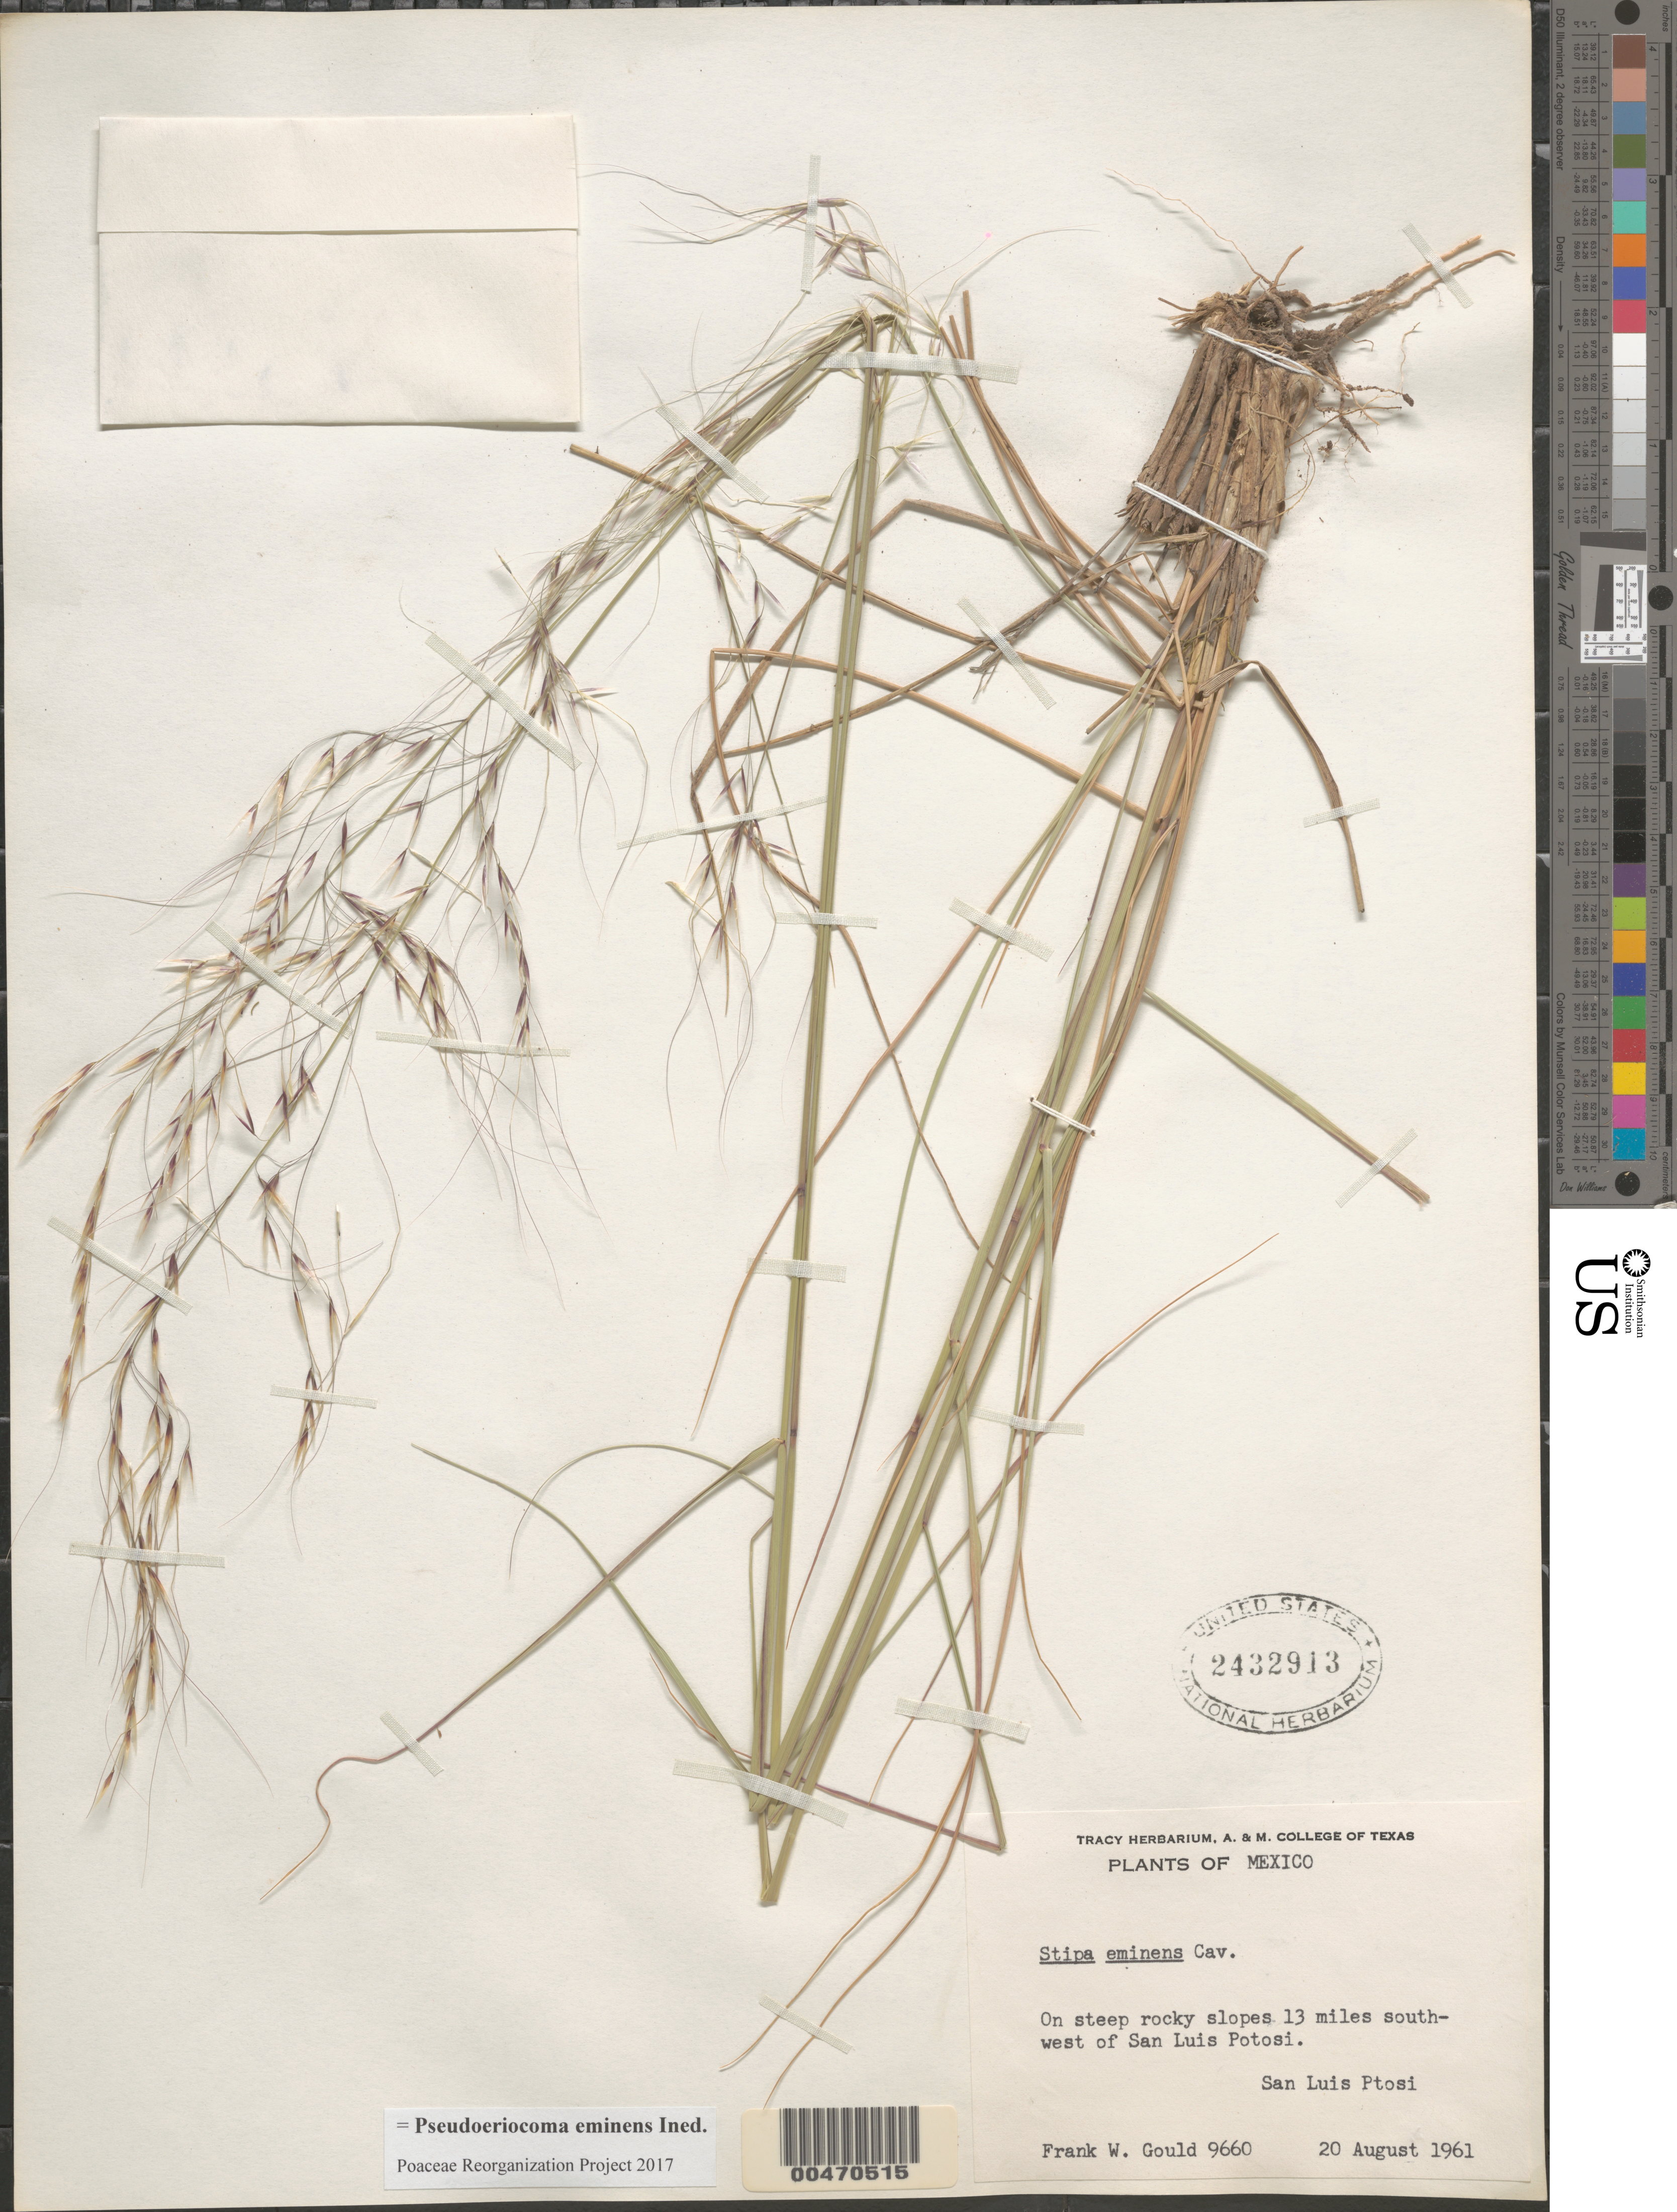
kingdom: Plantae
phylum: Tracheophyta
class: Liliopsida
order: Poales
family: Poaceae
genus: Pseudoeriocoma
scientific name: Pseudoeriocoma eminens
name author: (Cav.) Romasch.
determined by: Poaceae Reorganization Project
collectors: F. W. Gould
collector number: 9660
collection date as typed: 20 Aug 1961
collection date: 1961-08-20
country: Mexico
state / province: San Luis Potosi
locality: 13 mi SW of San Luis Potosi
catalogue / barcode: US 2432913